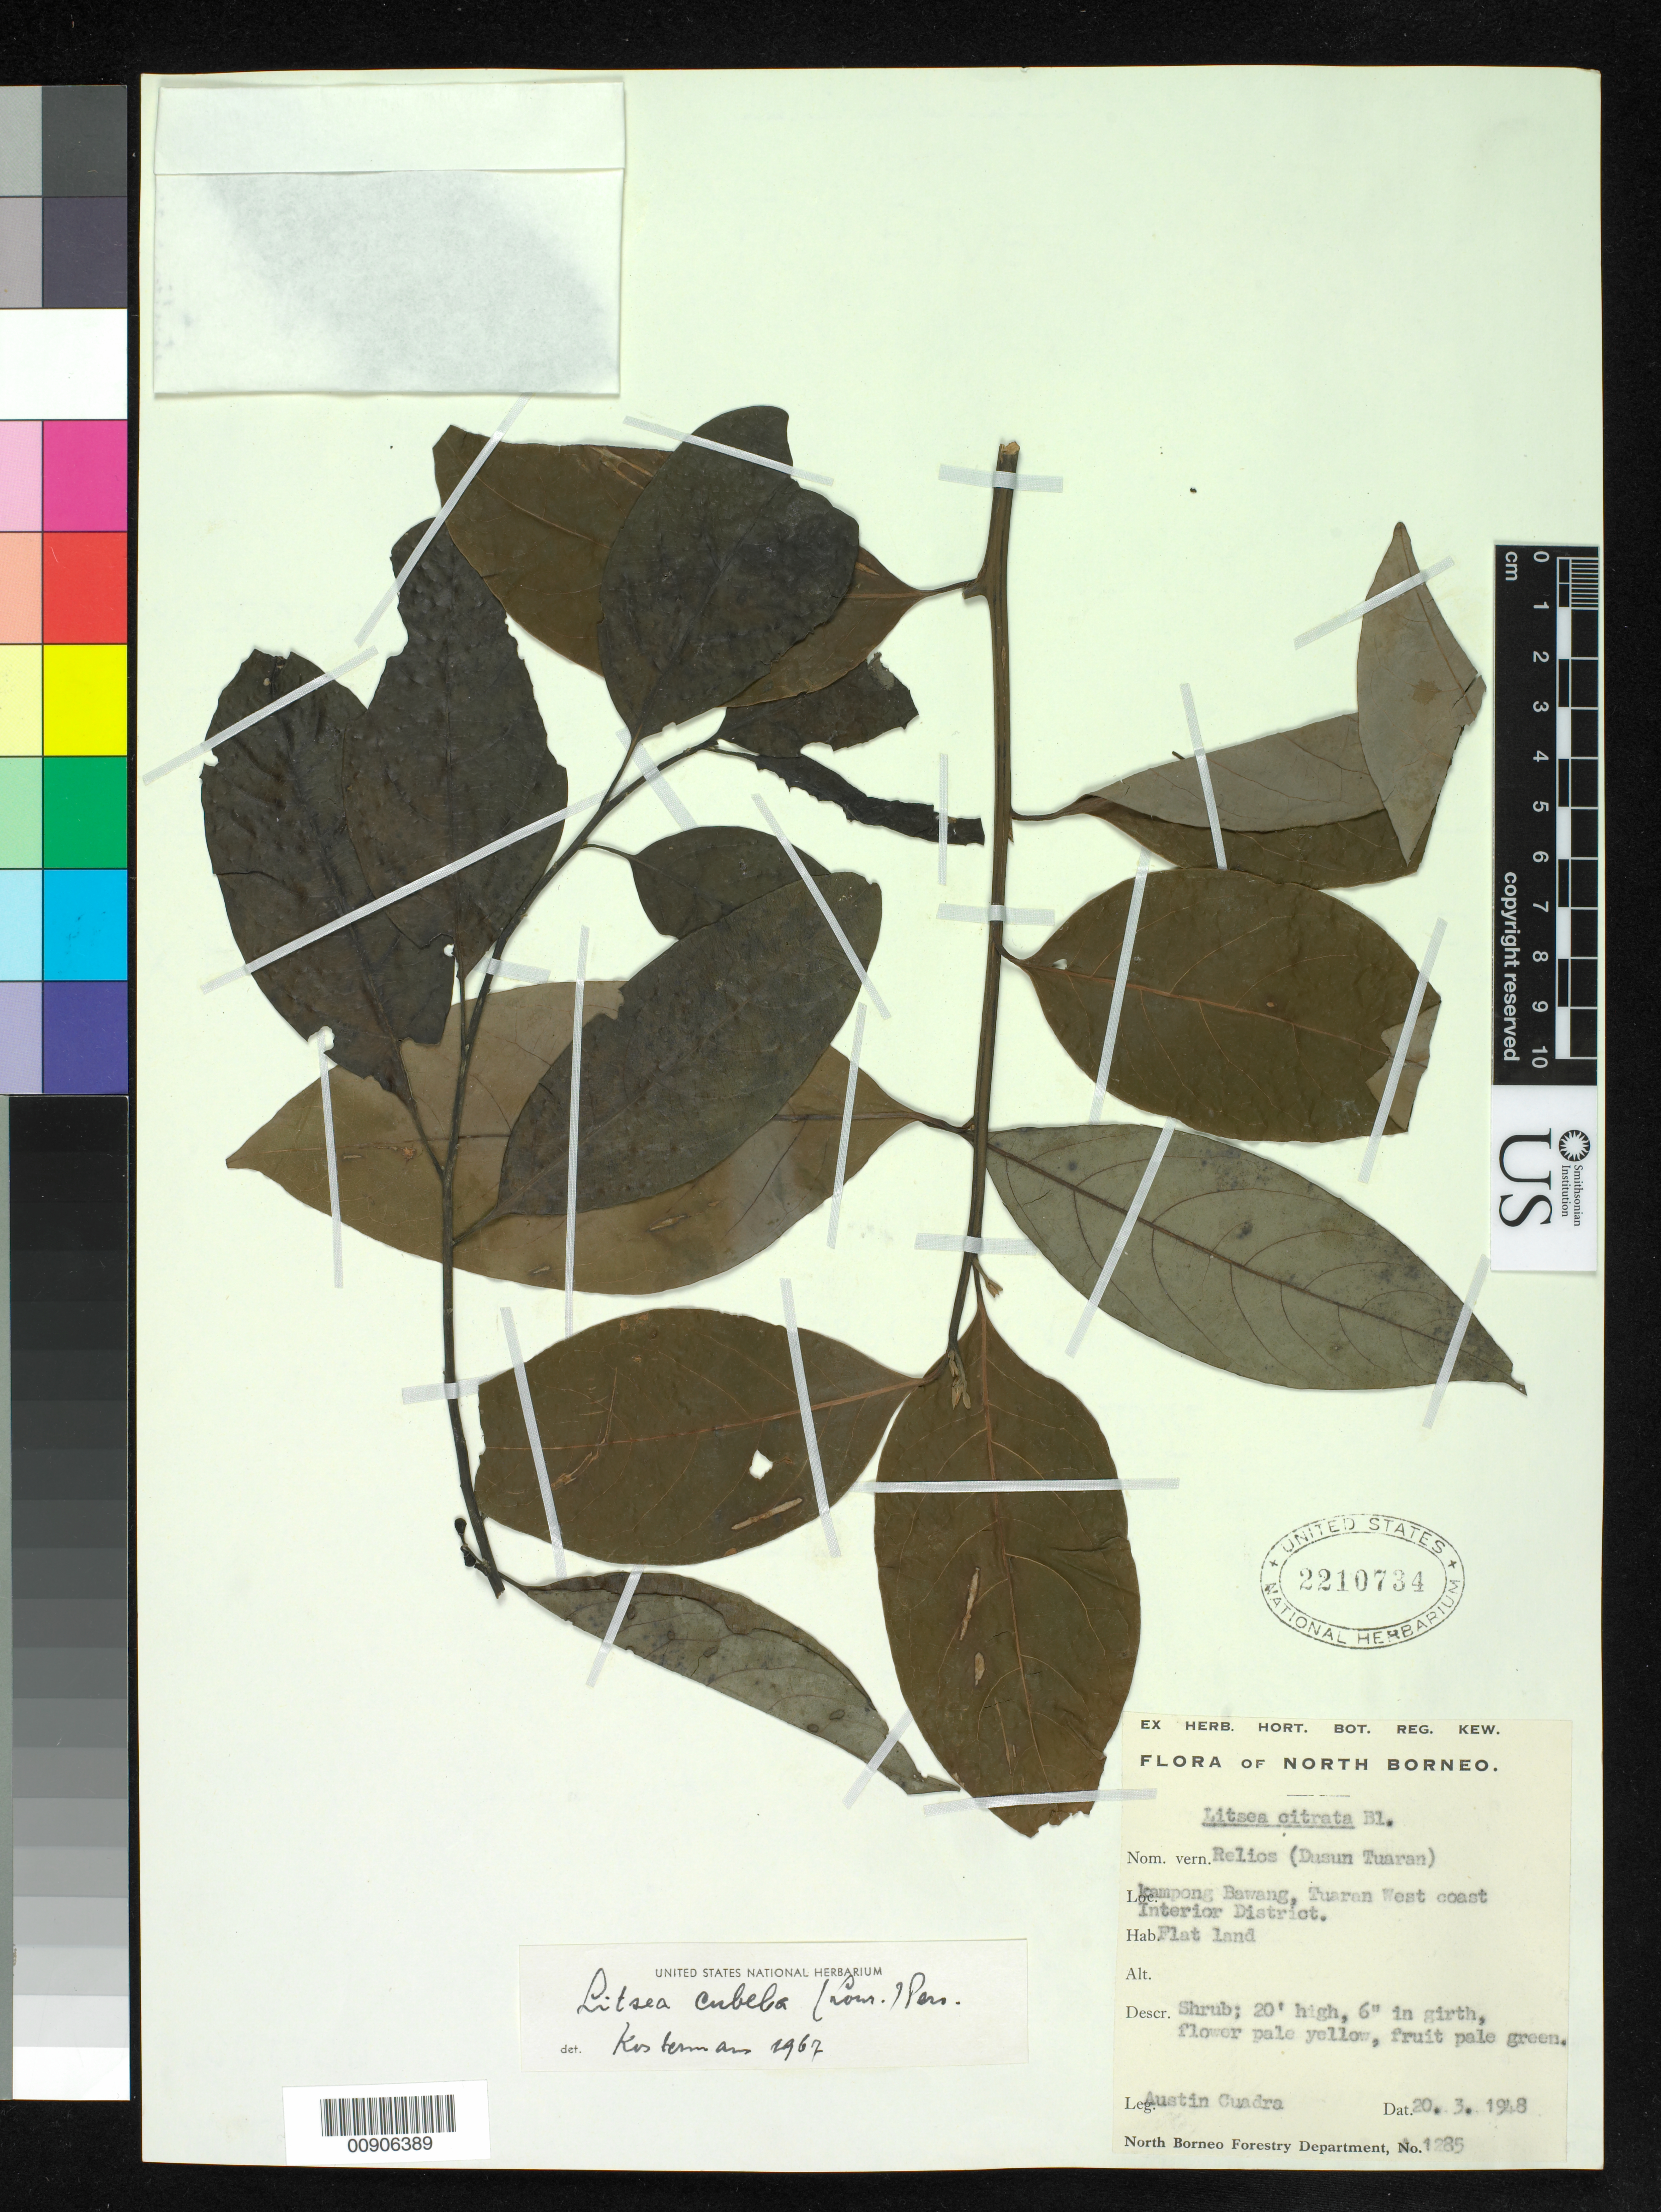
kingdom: Plantae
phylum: Tracheophyta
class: Magnoliopsida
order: Laurales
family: Lauraceae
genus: Litsea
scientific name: Litsea cubeba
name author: (Lour.) Pers.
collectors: A. Cuadra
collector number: A 1285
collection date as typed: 20 Mar 1948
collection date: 1948-03-20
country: Indonesia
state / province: Kalimantan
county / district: Kalimantan Barat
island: Borneo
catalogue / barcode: US 2210734